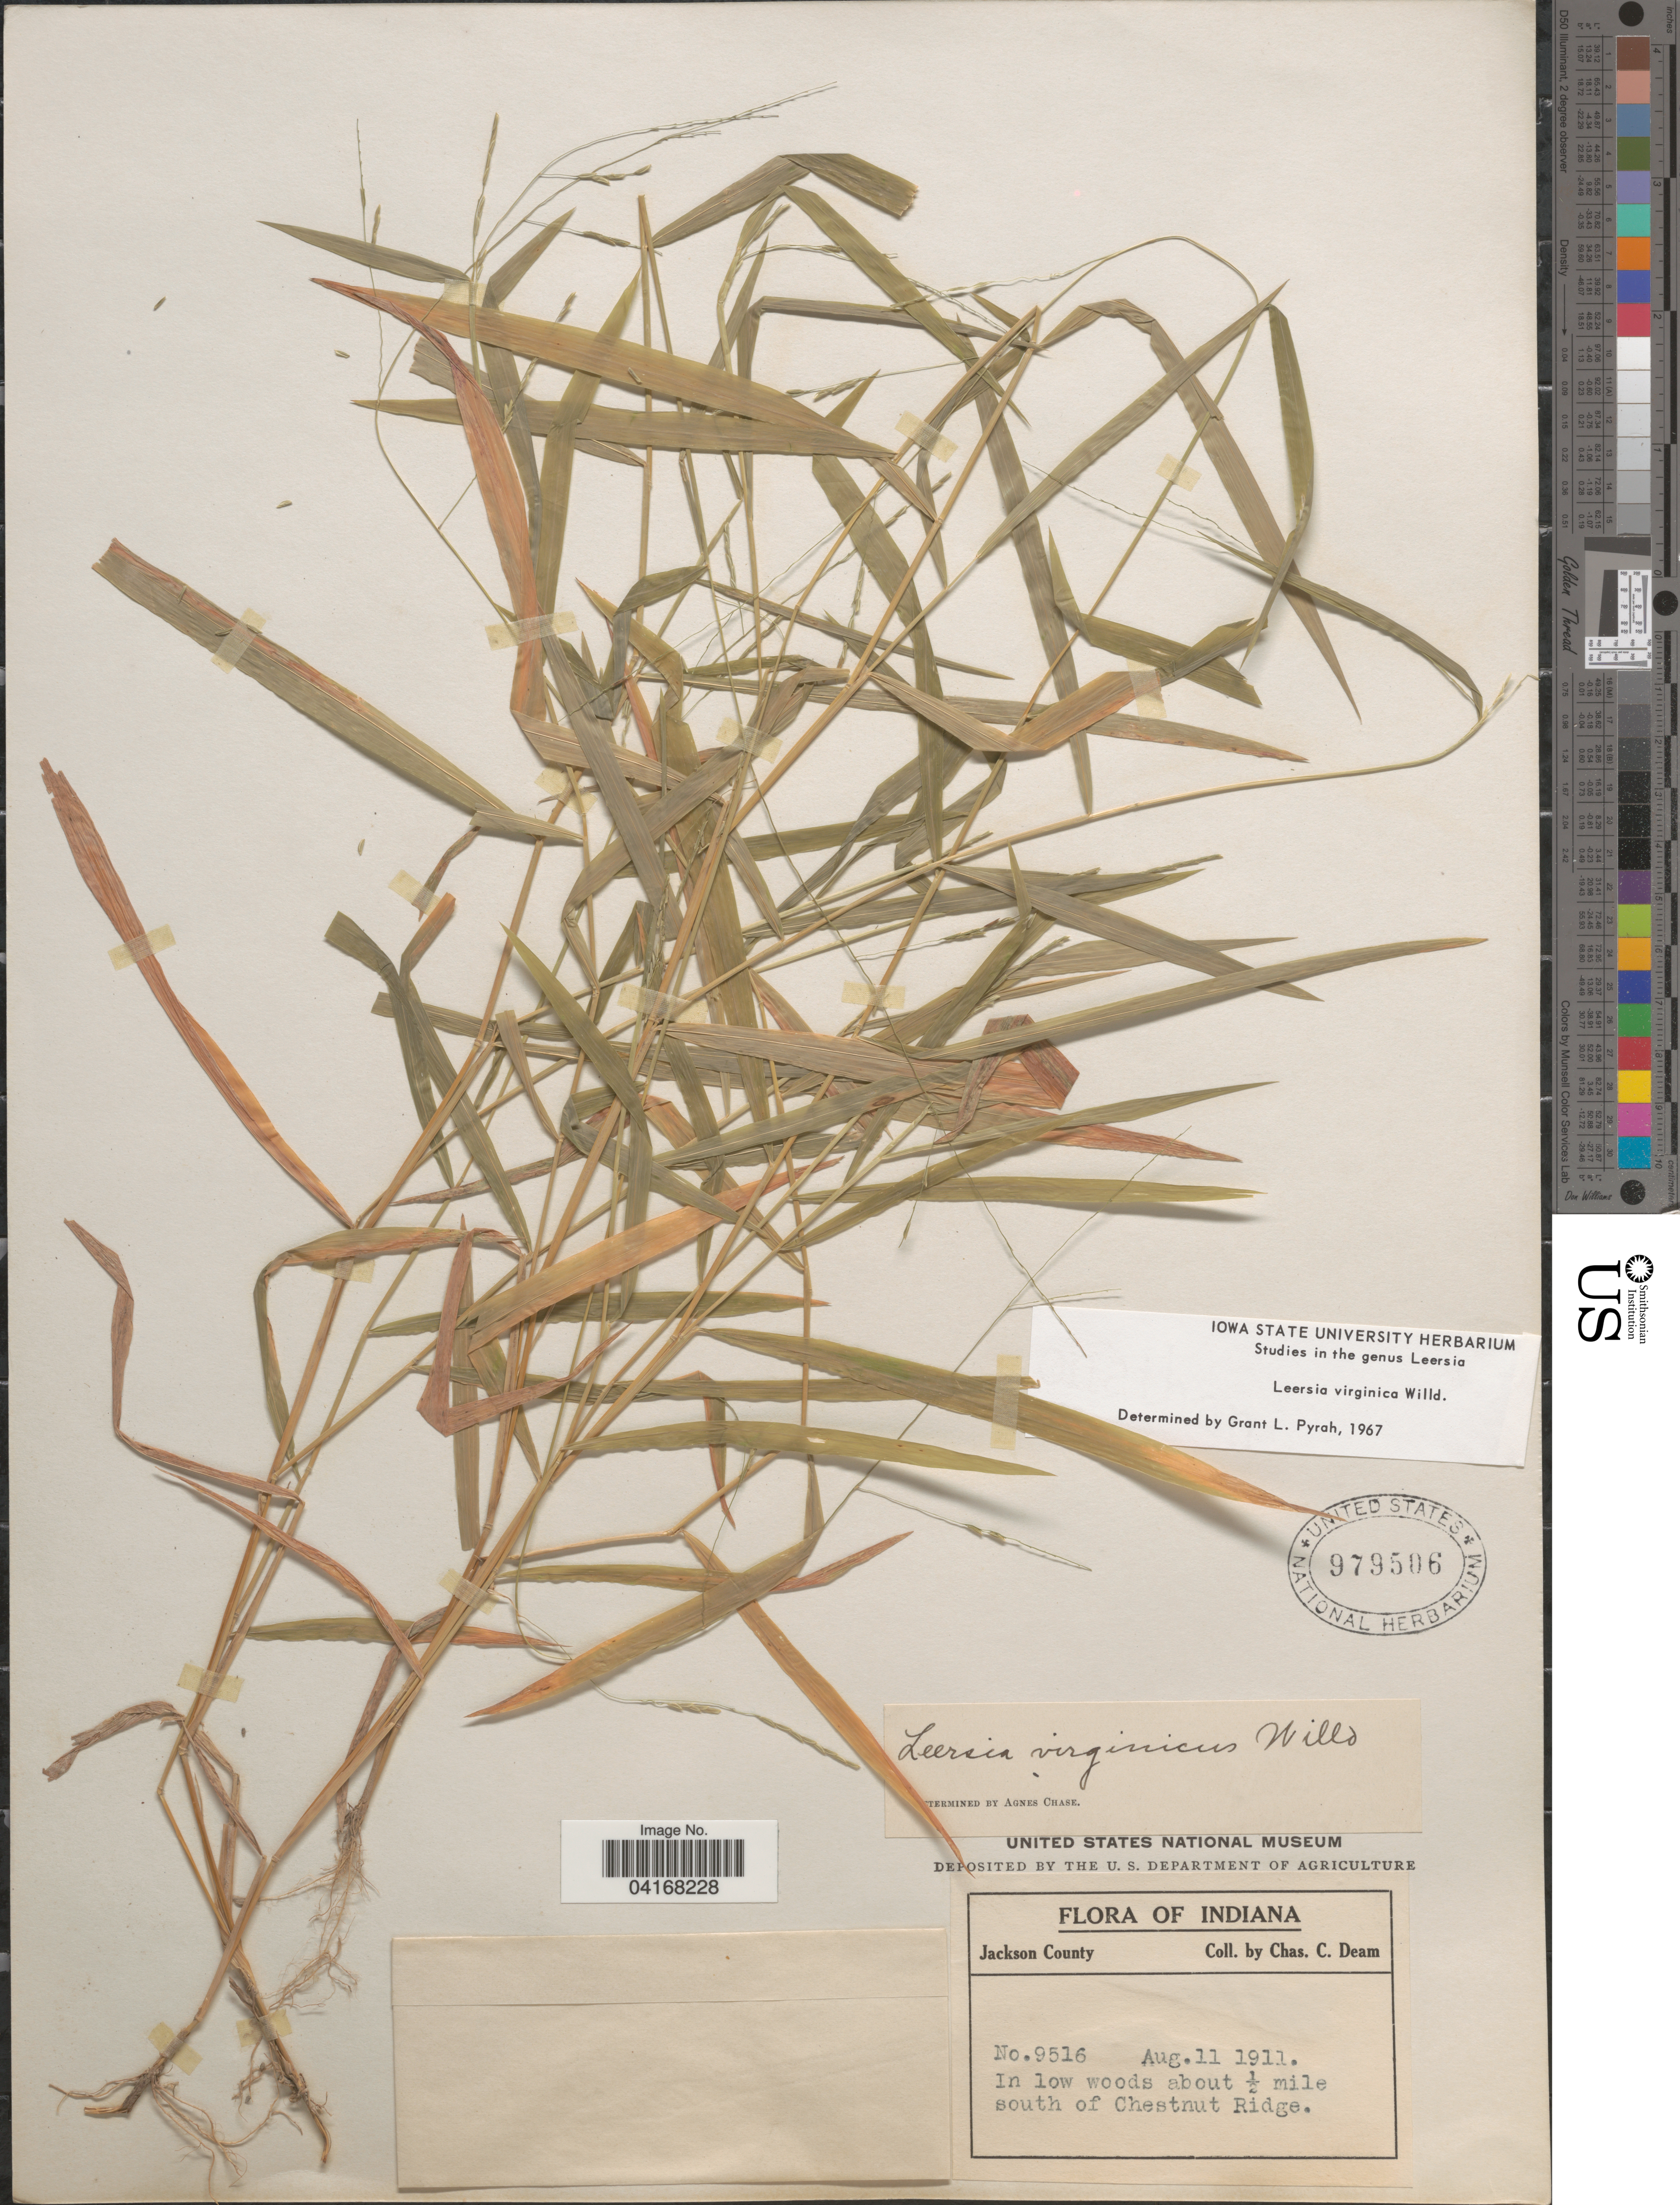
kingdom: Plantae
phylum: Tracheophyta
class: Liliopsida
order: Poales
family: Poaceae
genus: Leersia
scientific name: Leersia virginica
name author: Willd.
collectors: C. C. Deam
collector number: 9516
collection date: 1911-08-11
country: United States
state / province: Indiana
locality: Jackson County. In low woods about ½ mile south of Chestnut Ridge.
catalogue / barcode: US 979506